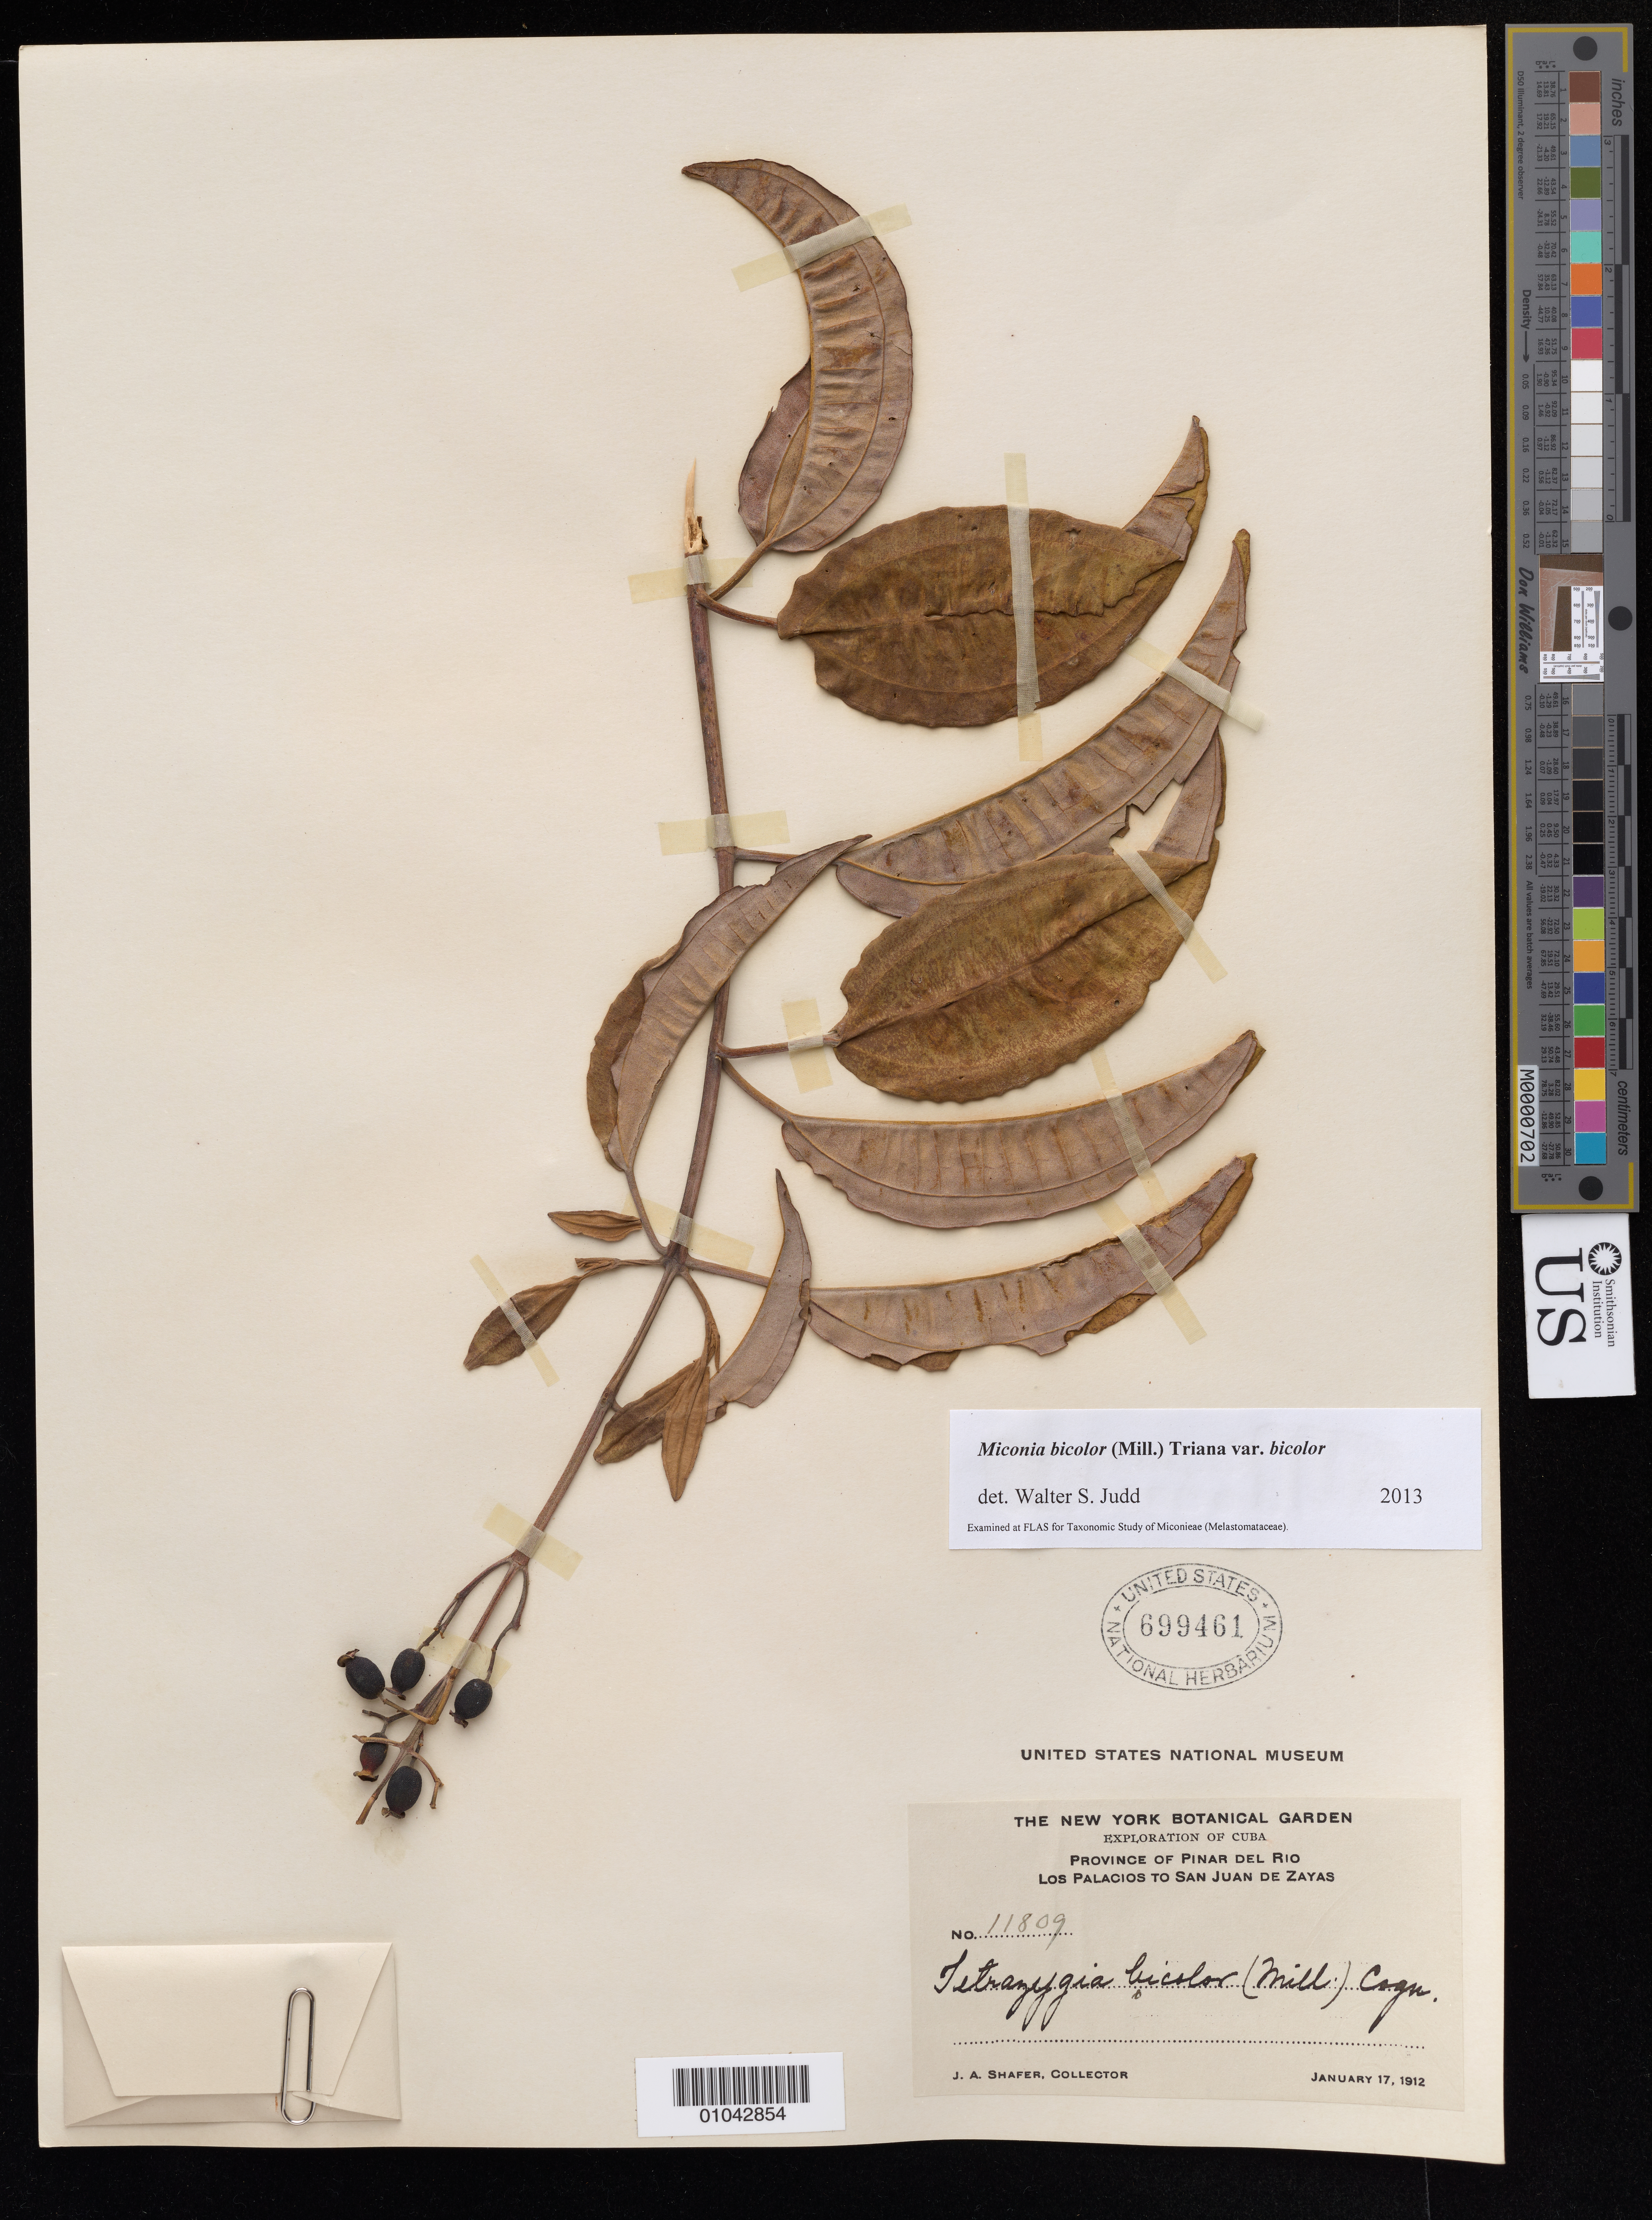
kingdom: Plantae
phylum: Tracheophyta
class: Magnoliopsida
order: Myrtales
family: Melastomataceae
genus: Miconia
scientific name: Miconia bicolor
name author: (Mill.) Triana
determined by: Judd, Walter S.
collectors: J. A. Shafer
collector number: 11809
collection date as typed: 17 Jan 1912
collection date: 1912-01-17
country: Cuba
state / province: Pinar del Río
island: Cuba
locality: Los Palacios to San Juan de Zayas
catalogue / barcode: US 699461